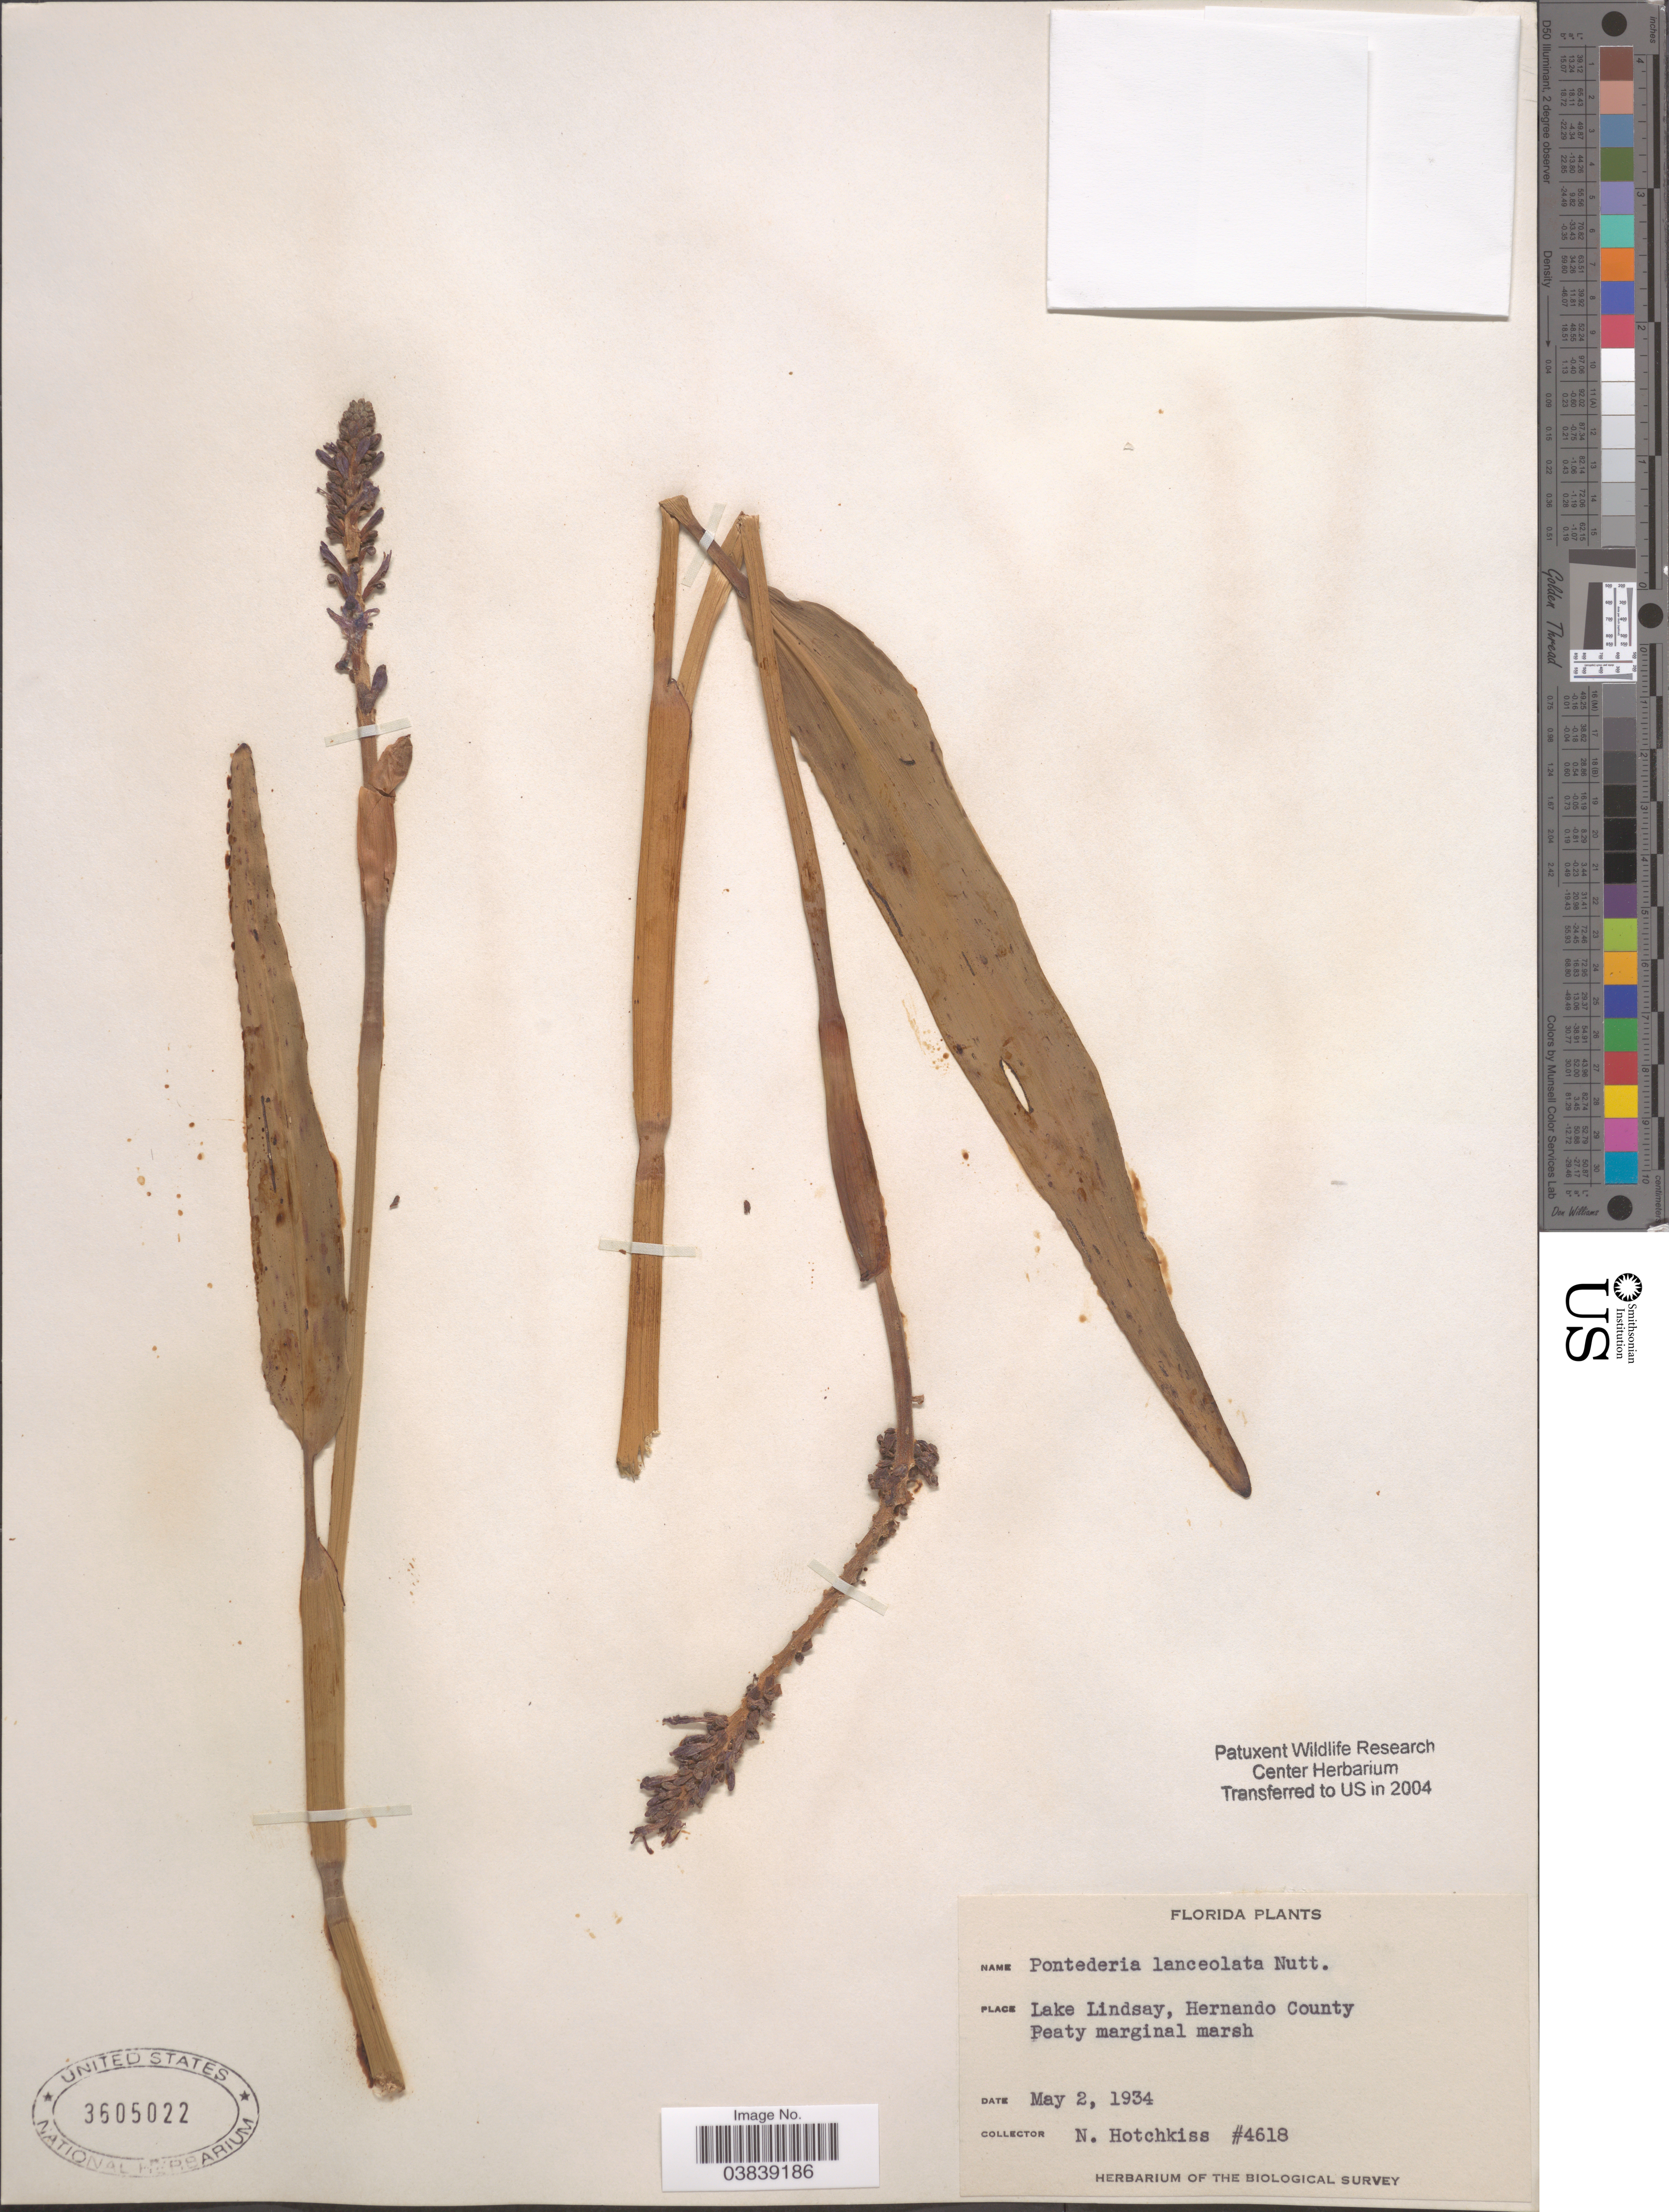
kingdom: Plantae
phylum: Tracheophyta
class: Liliopsida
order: Commelinales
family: Pontederiaceae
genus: Pontederia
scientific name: Pontederia lanceolata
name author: Nutt.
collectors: N. Hotchkiss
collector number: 4618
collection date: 1934-05-02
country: United States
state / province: Florida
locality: Lake Lindsay, Hernando County.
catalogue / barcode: US 3605022